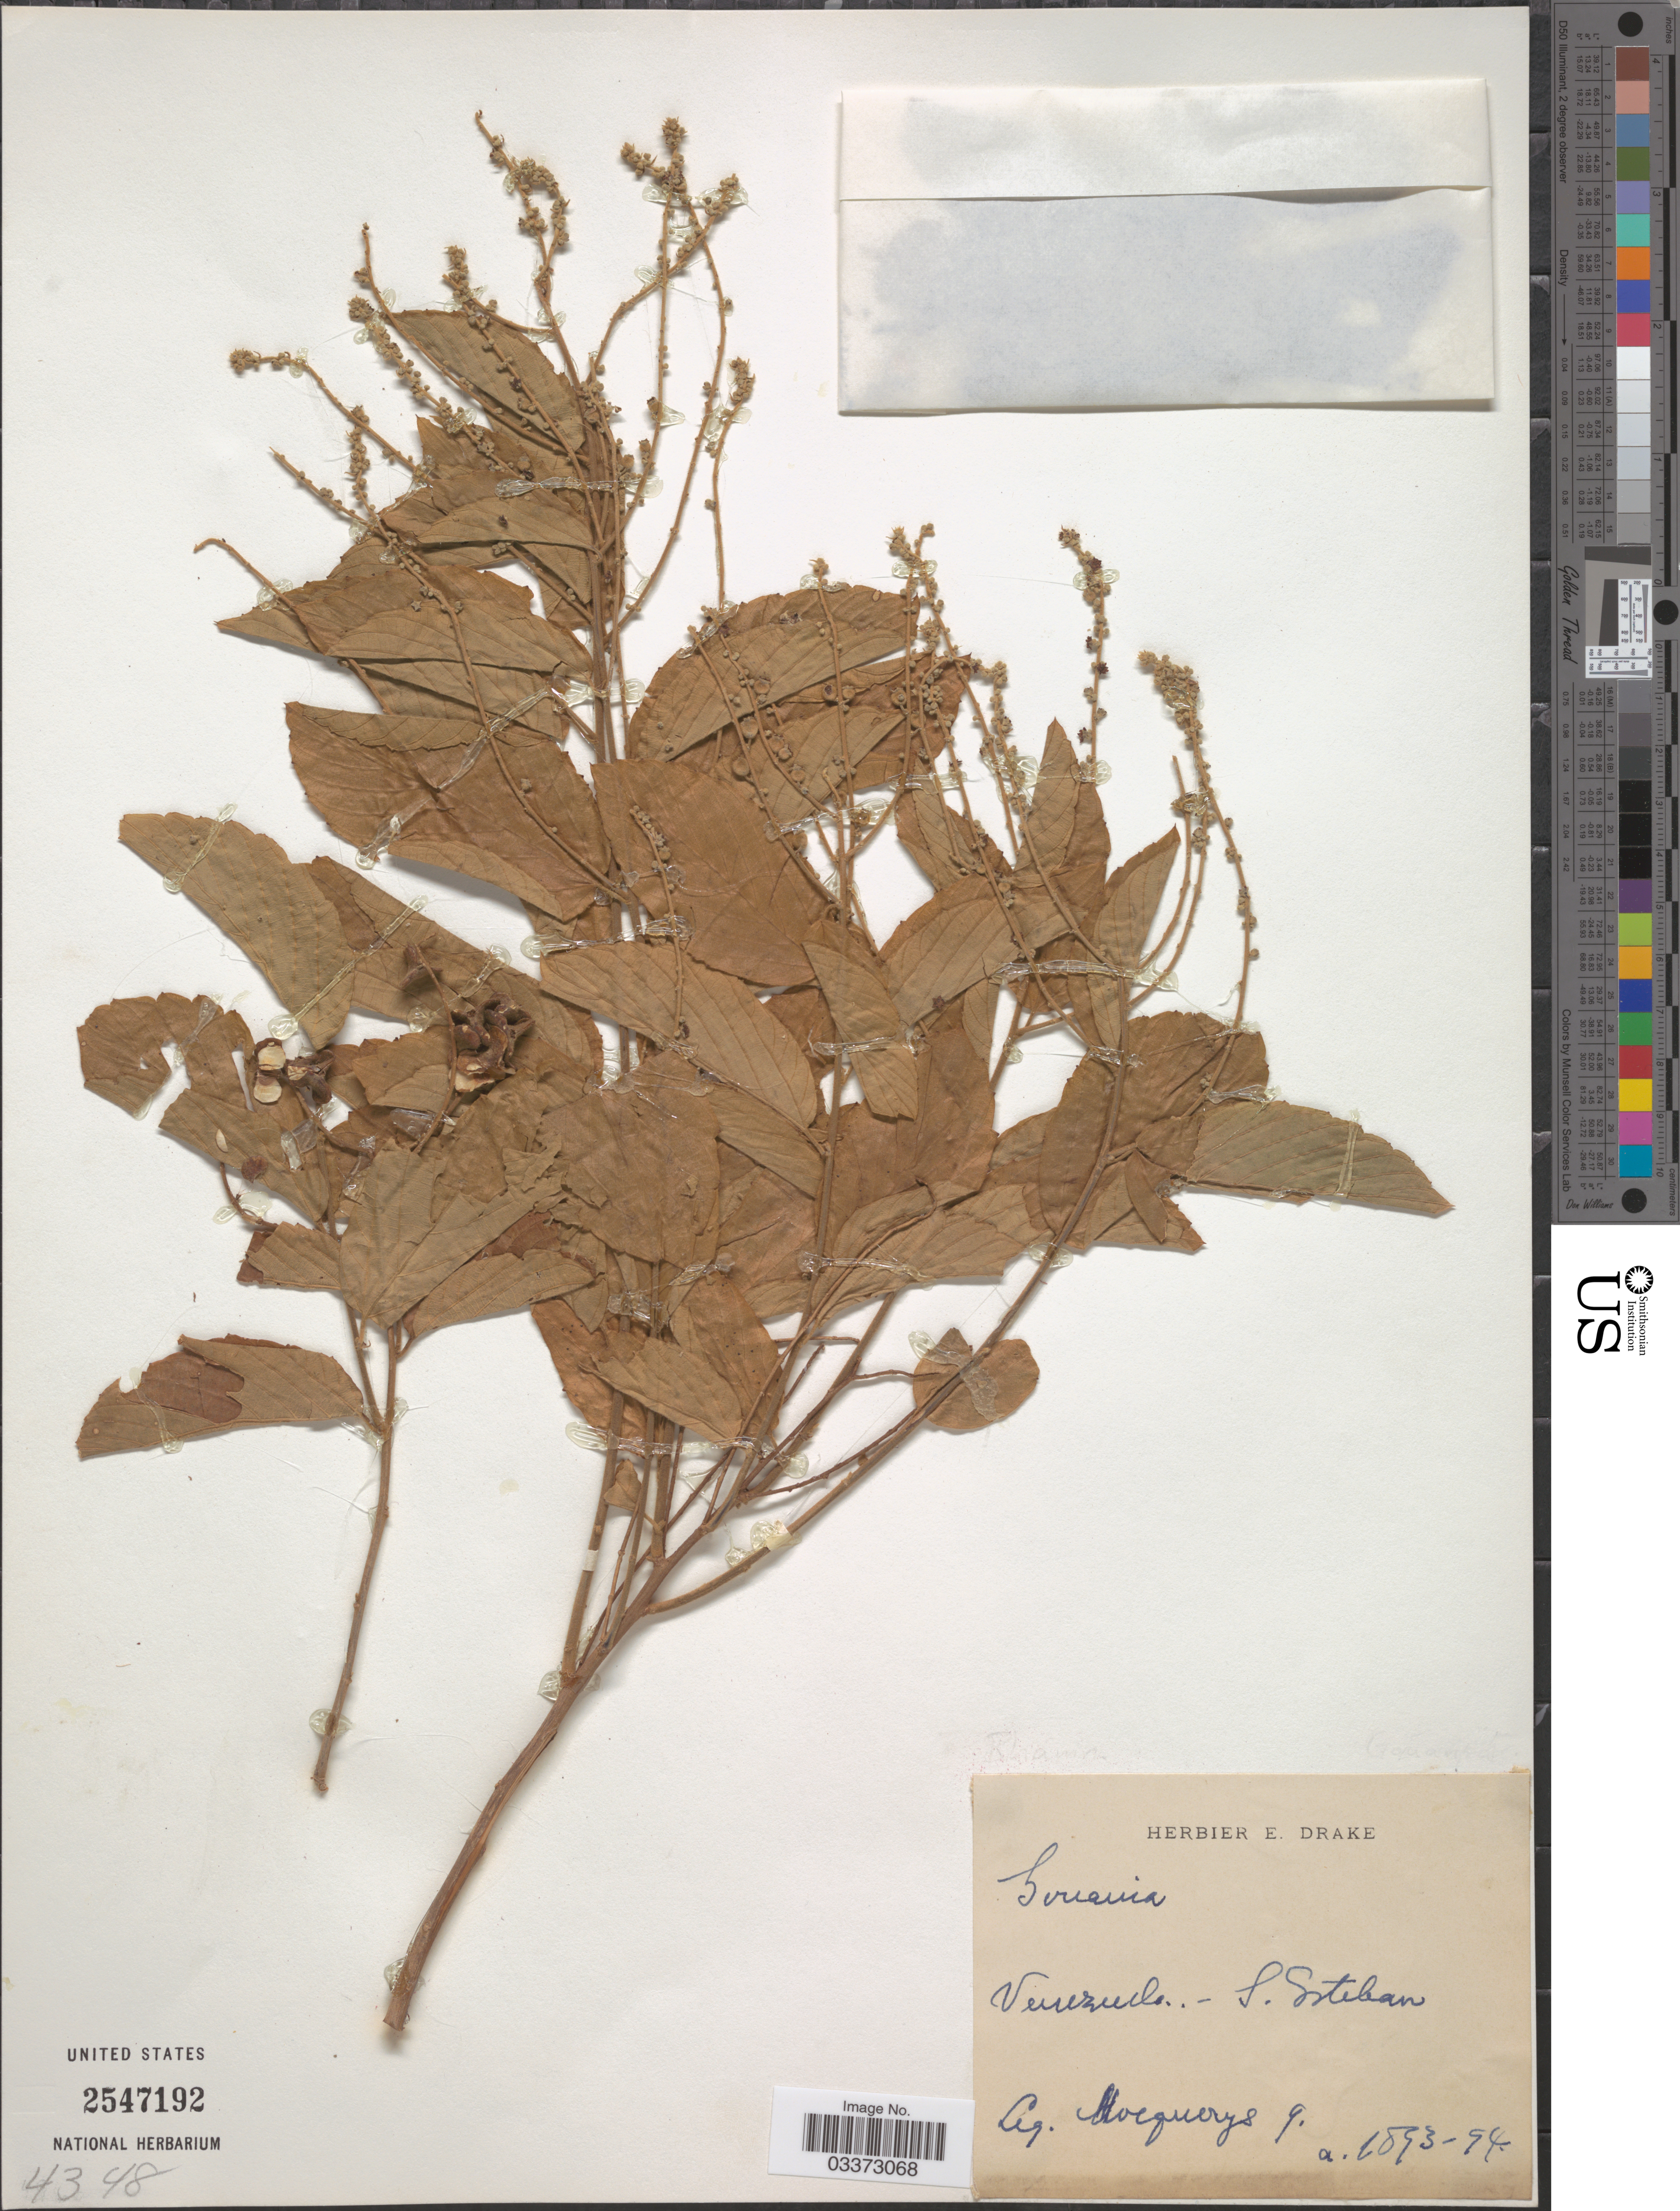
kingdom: Plantae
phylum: Tracheophyta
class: Magnoliopsida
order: Rosales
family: Rhamnaceae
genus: Gouania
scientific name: Gouania sp.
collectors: A. Mocquerys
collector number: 9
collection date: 1893/1894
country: Venezuela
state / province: Carabobo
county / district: Puerto Cabello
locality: San Esteban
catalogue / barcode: US 2547192